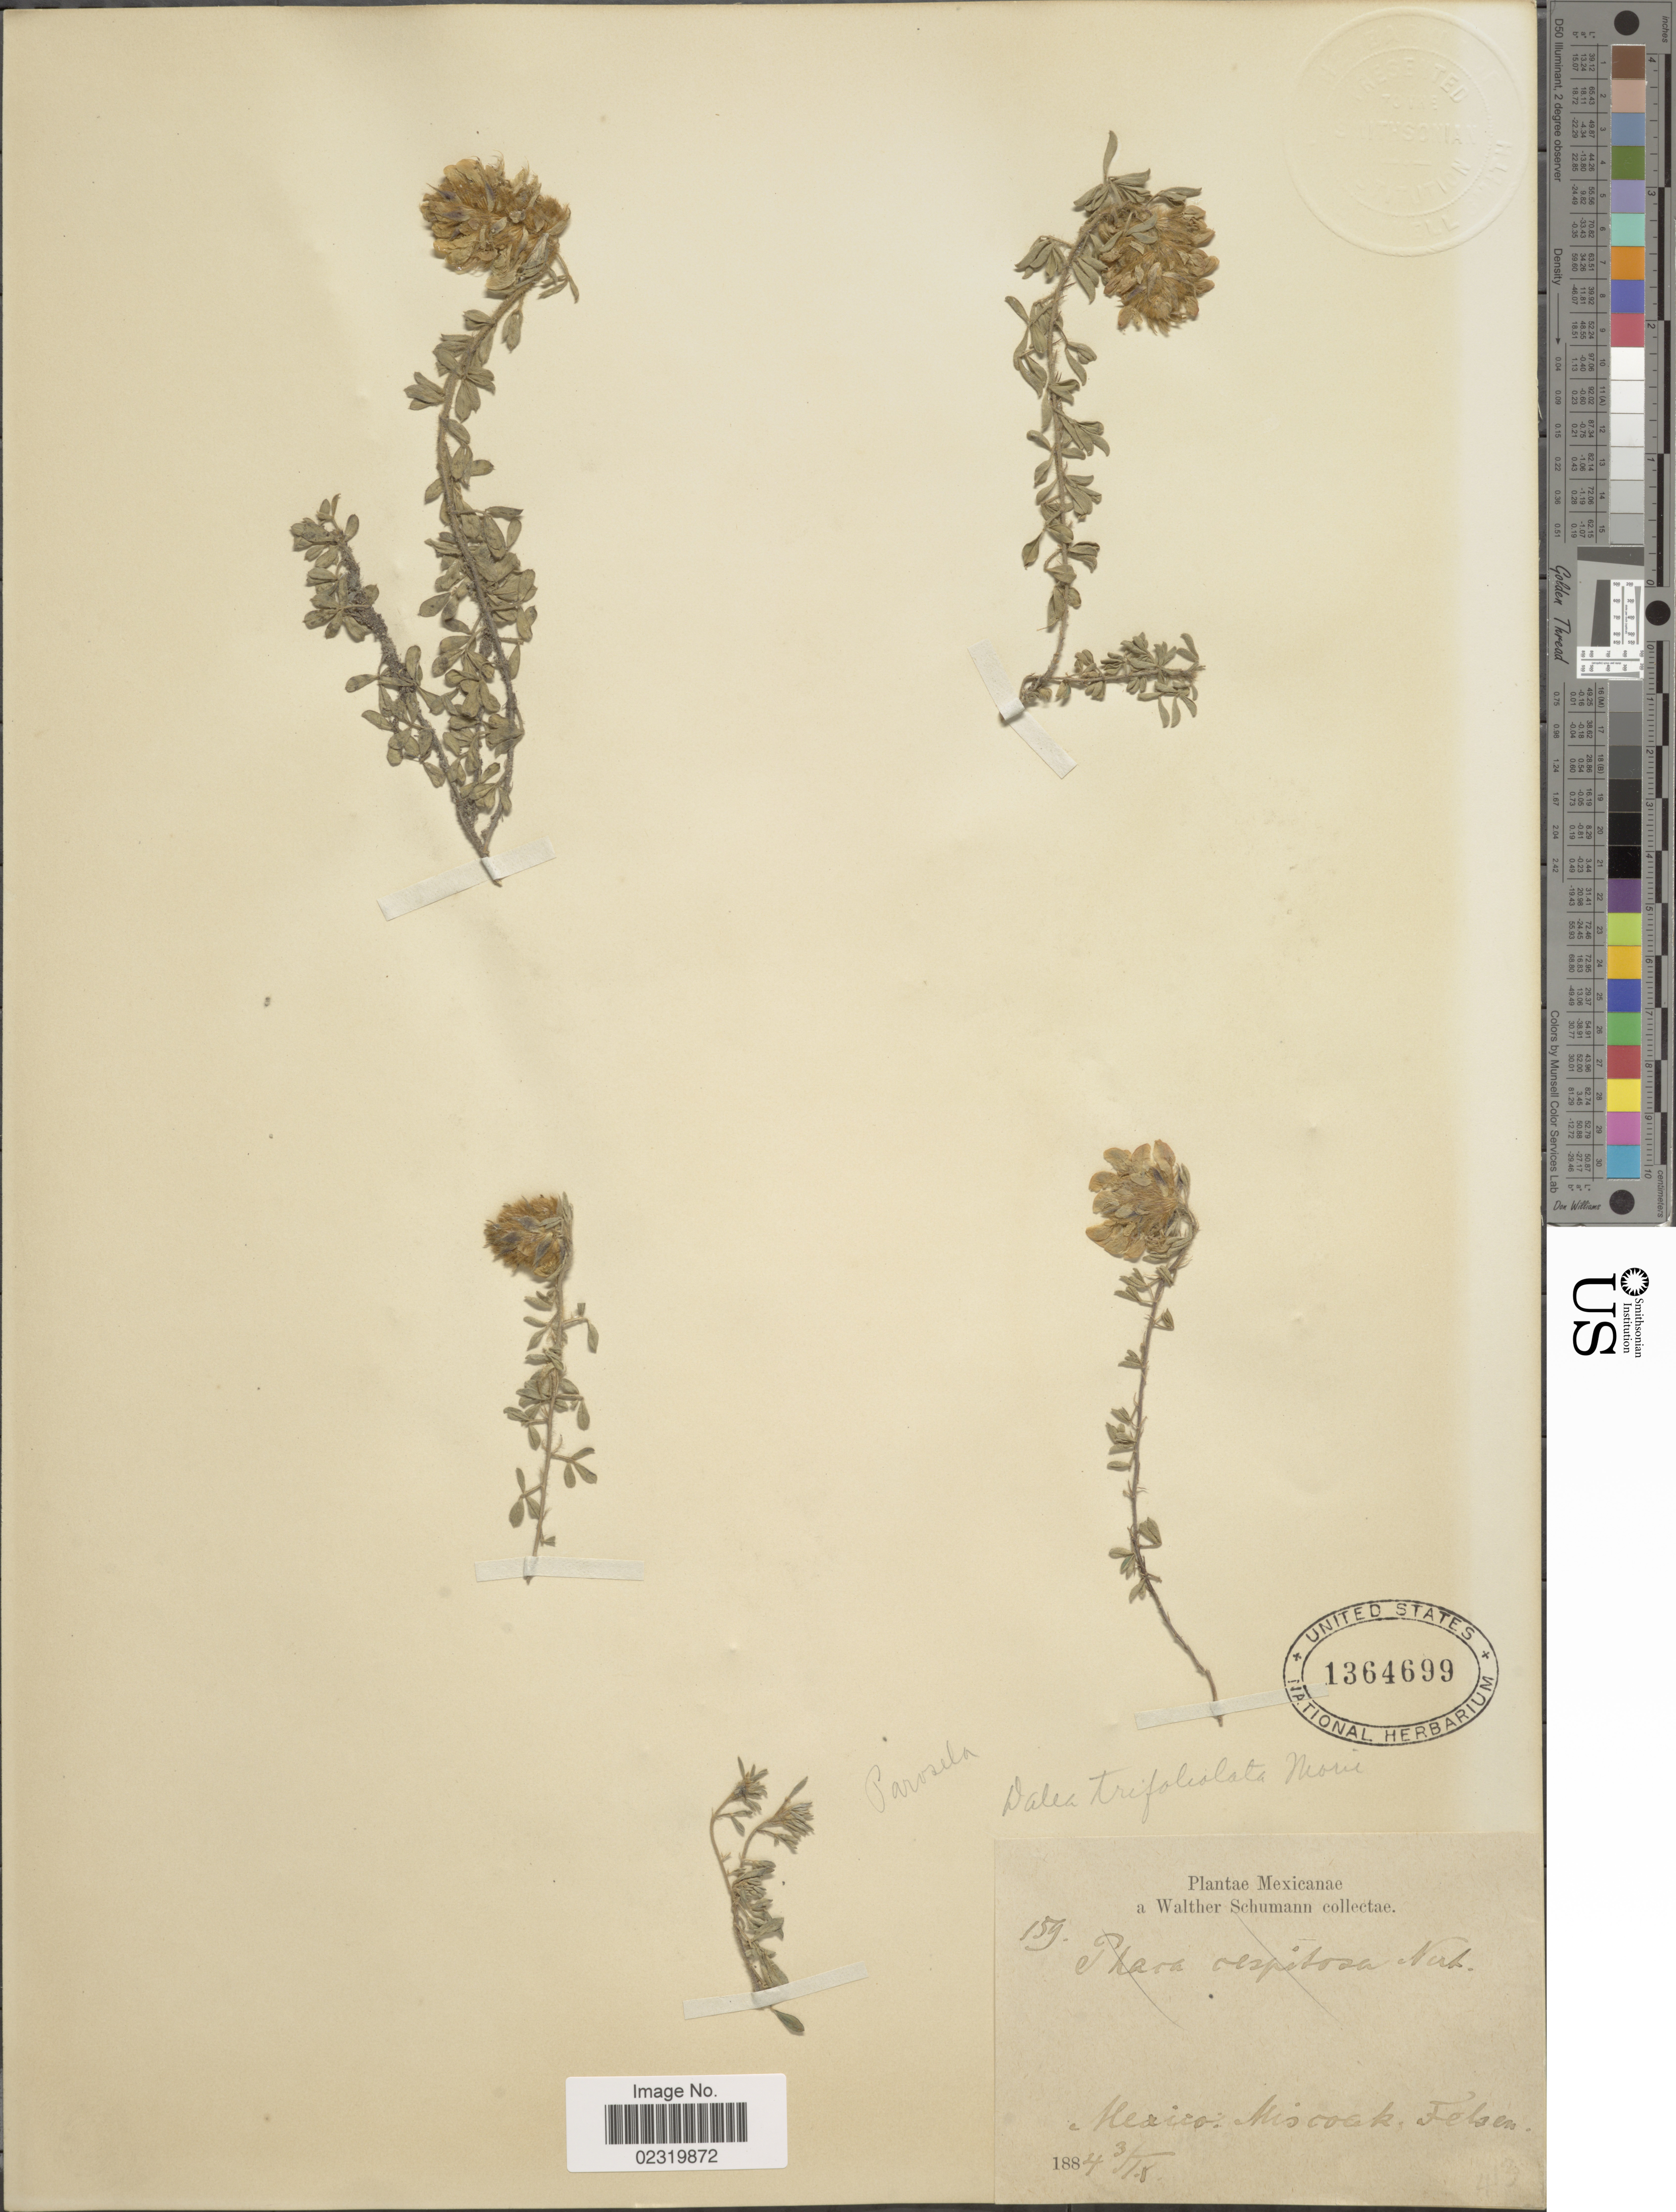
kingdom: Plantae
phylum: Tracheophyta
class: Magnoliopsida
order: Fabales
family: Fabaceae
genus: Dalea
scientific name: Dalea prostrata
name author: Ortega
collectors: W. Schumann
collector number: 159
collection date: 1884-10-03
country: Mexico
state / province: México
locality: Miscocik [interpreted], Felsen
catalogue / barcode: US 1364699